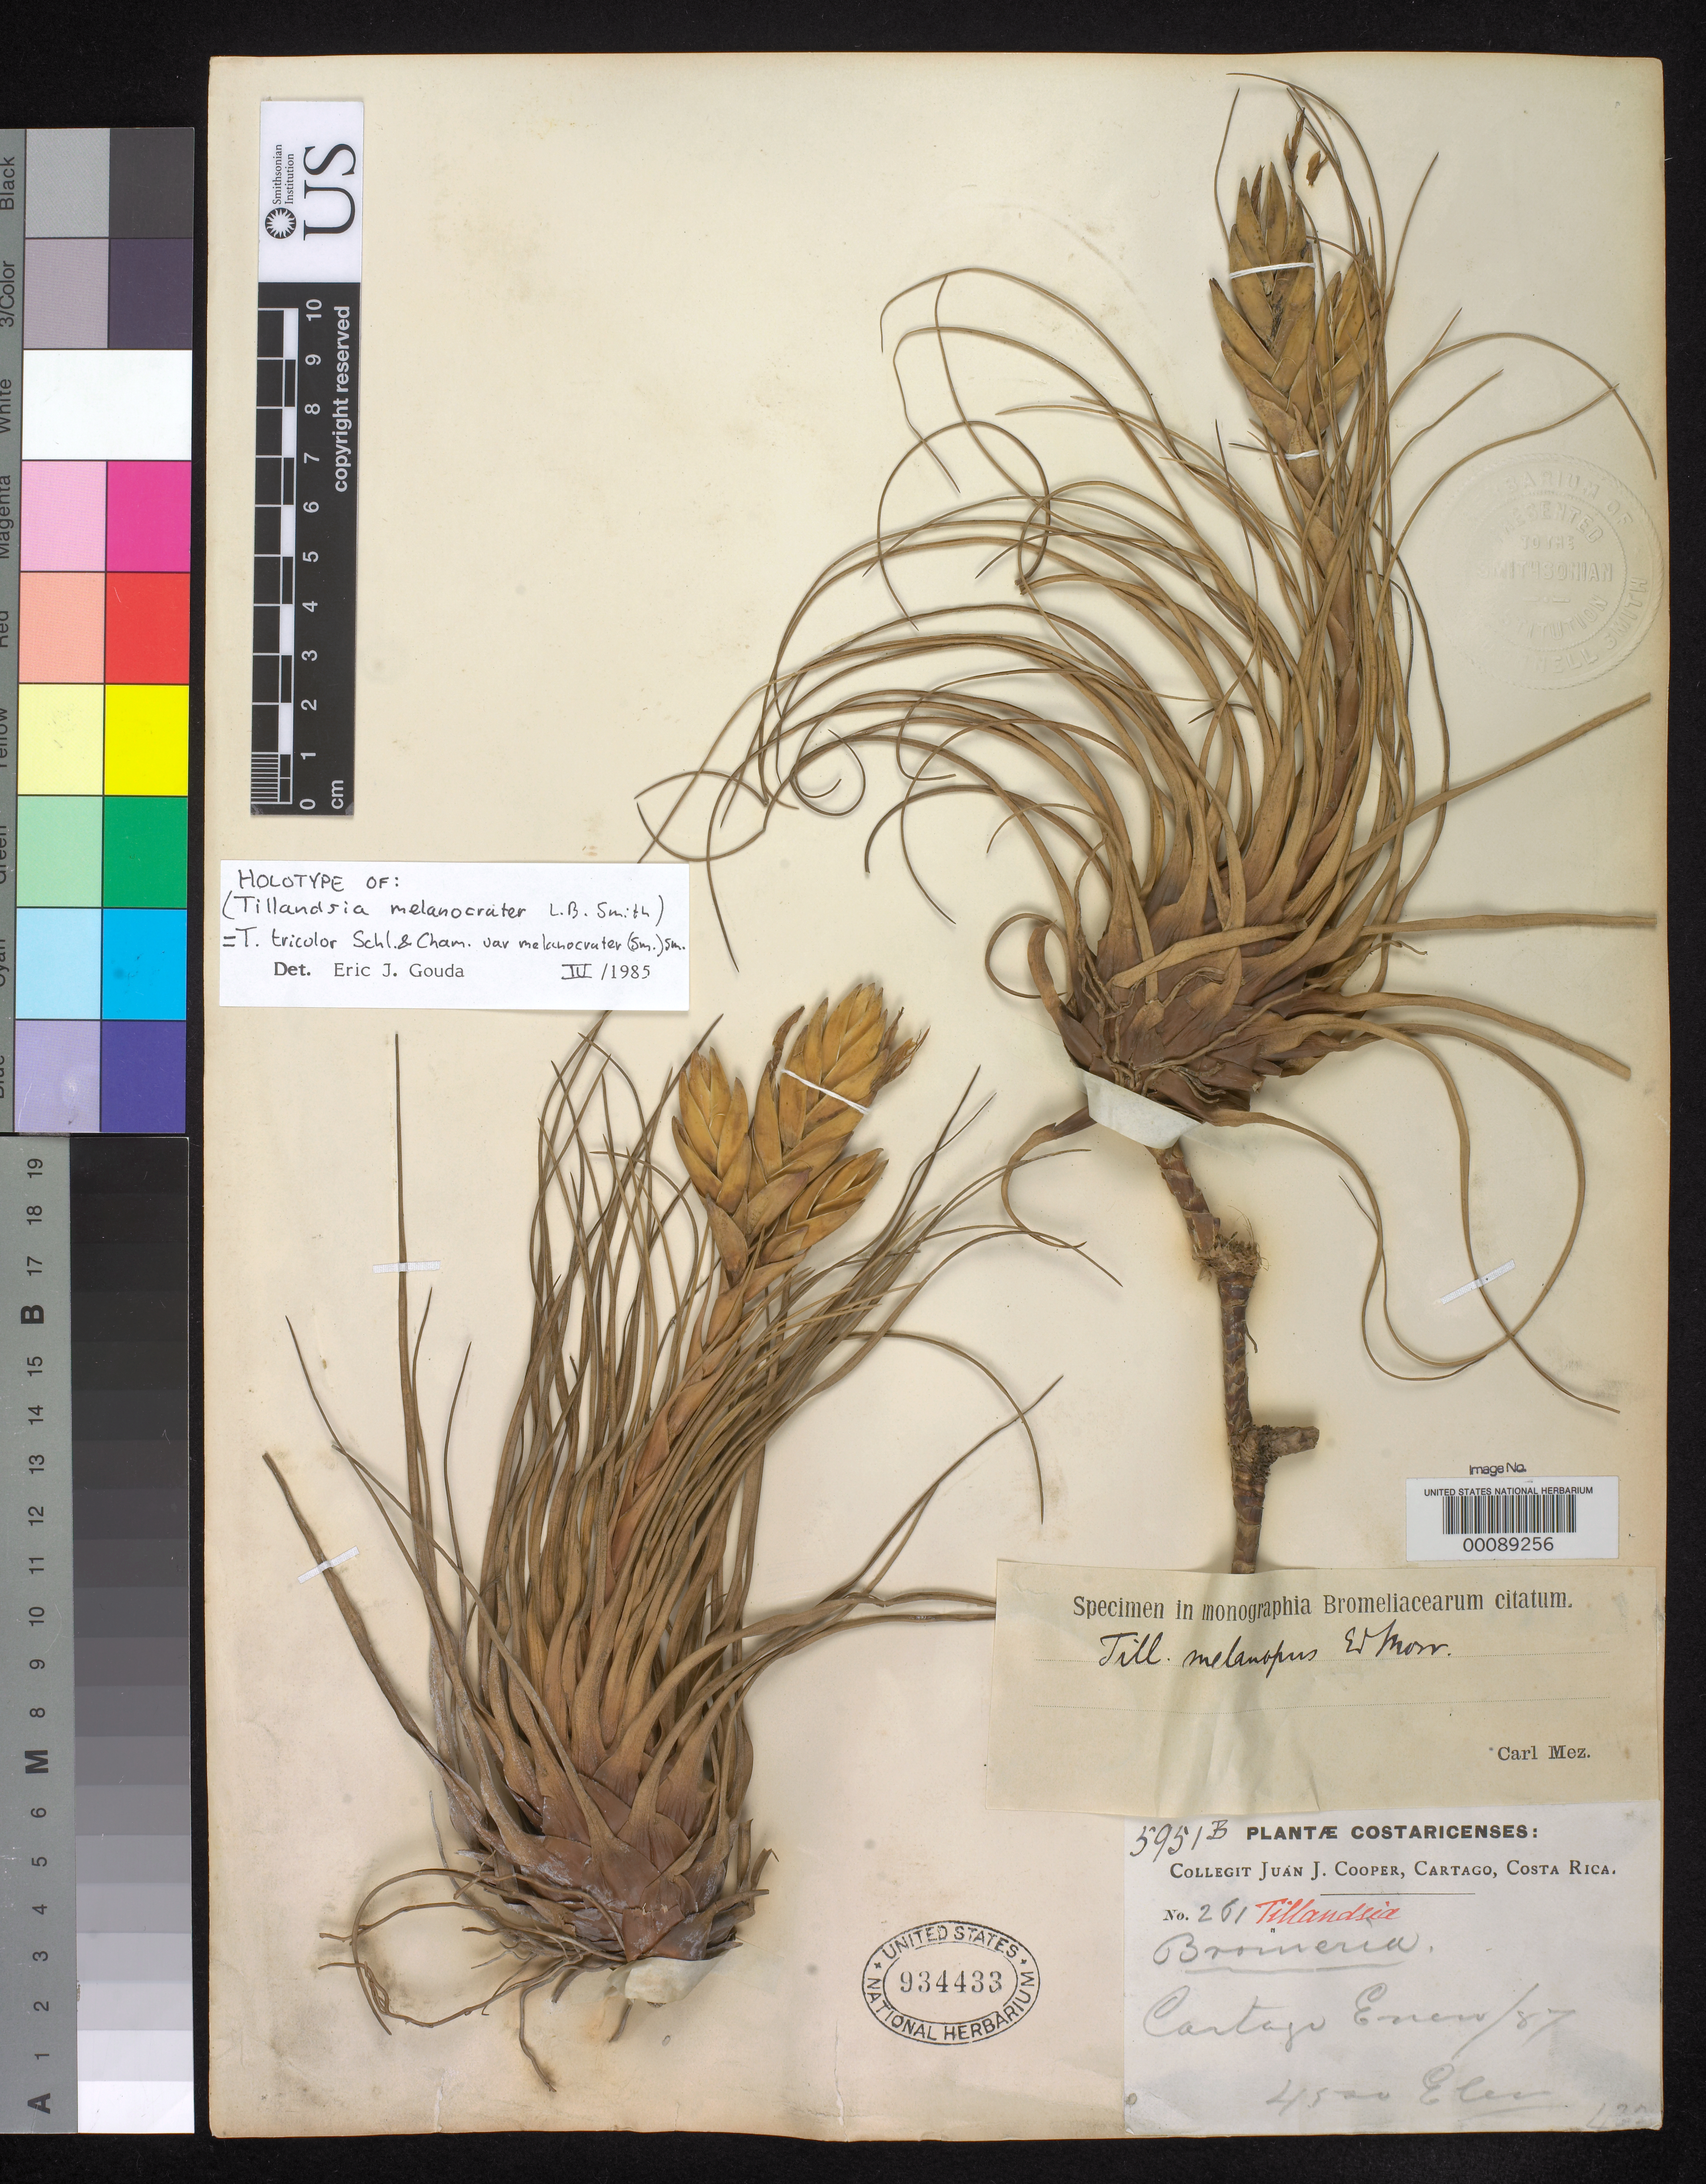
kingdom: Plantae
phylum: Tracheophyta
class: Liliopsida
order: Poales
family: Bromeliaceae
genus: Tillandsia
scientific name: Tillandsia melanocrater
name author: L.B. Sm.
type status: Holotype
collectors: J. J. Cooper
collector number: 261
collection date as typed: Jan 1887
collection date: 1887-01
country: Costa Rica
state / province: Cartago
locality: Cartago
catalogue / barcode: US 934433